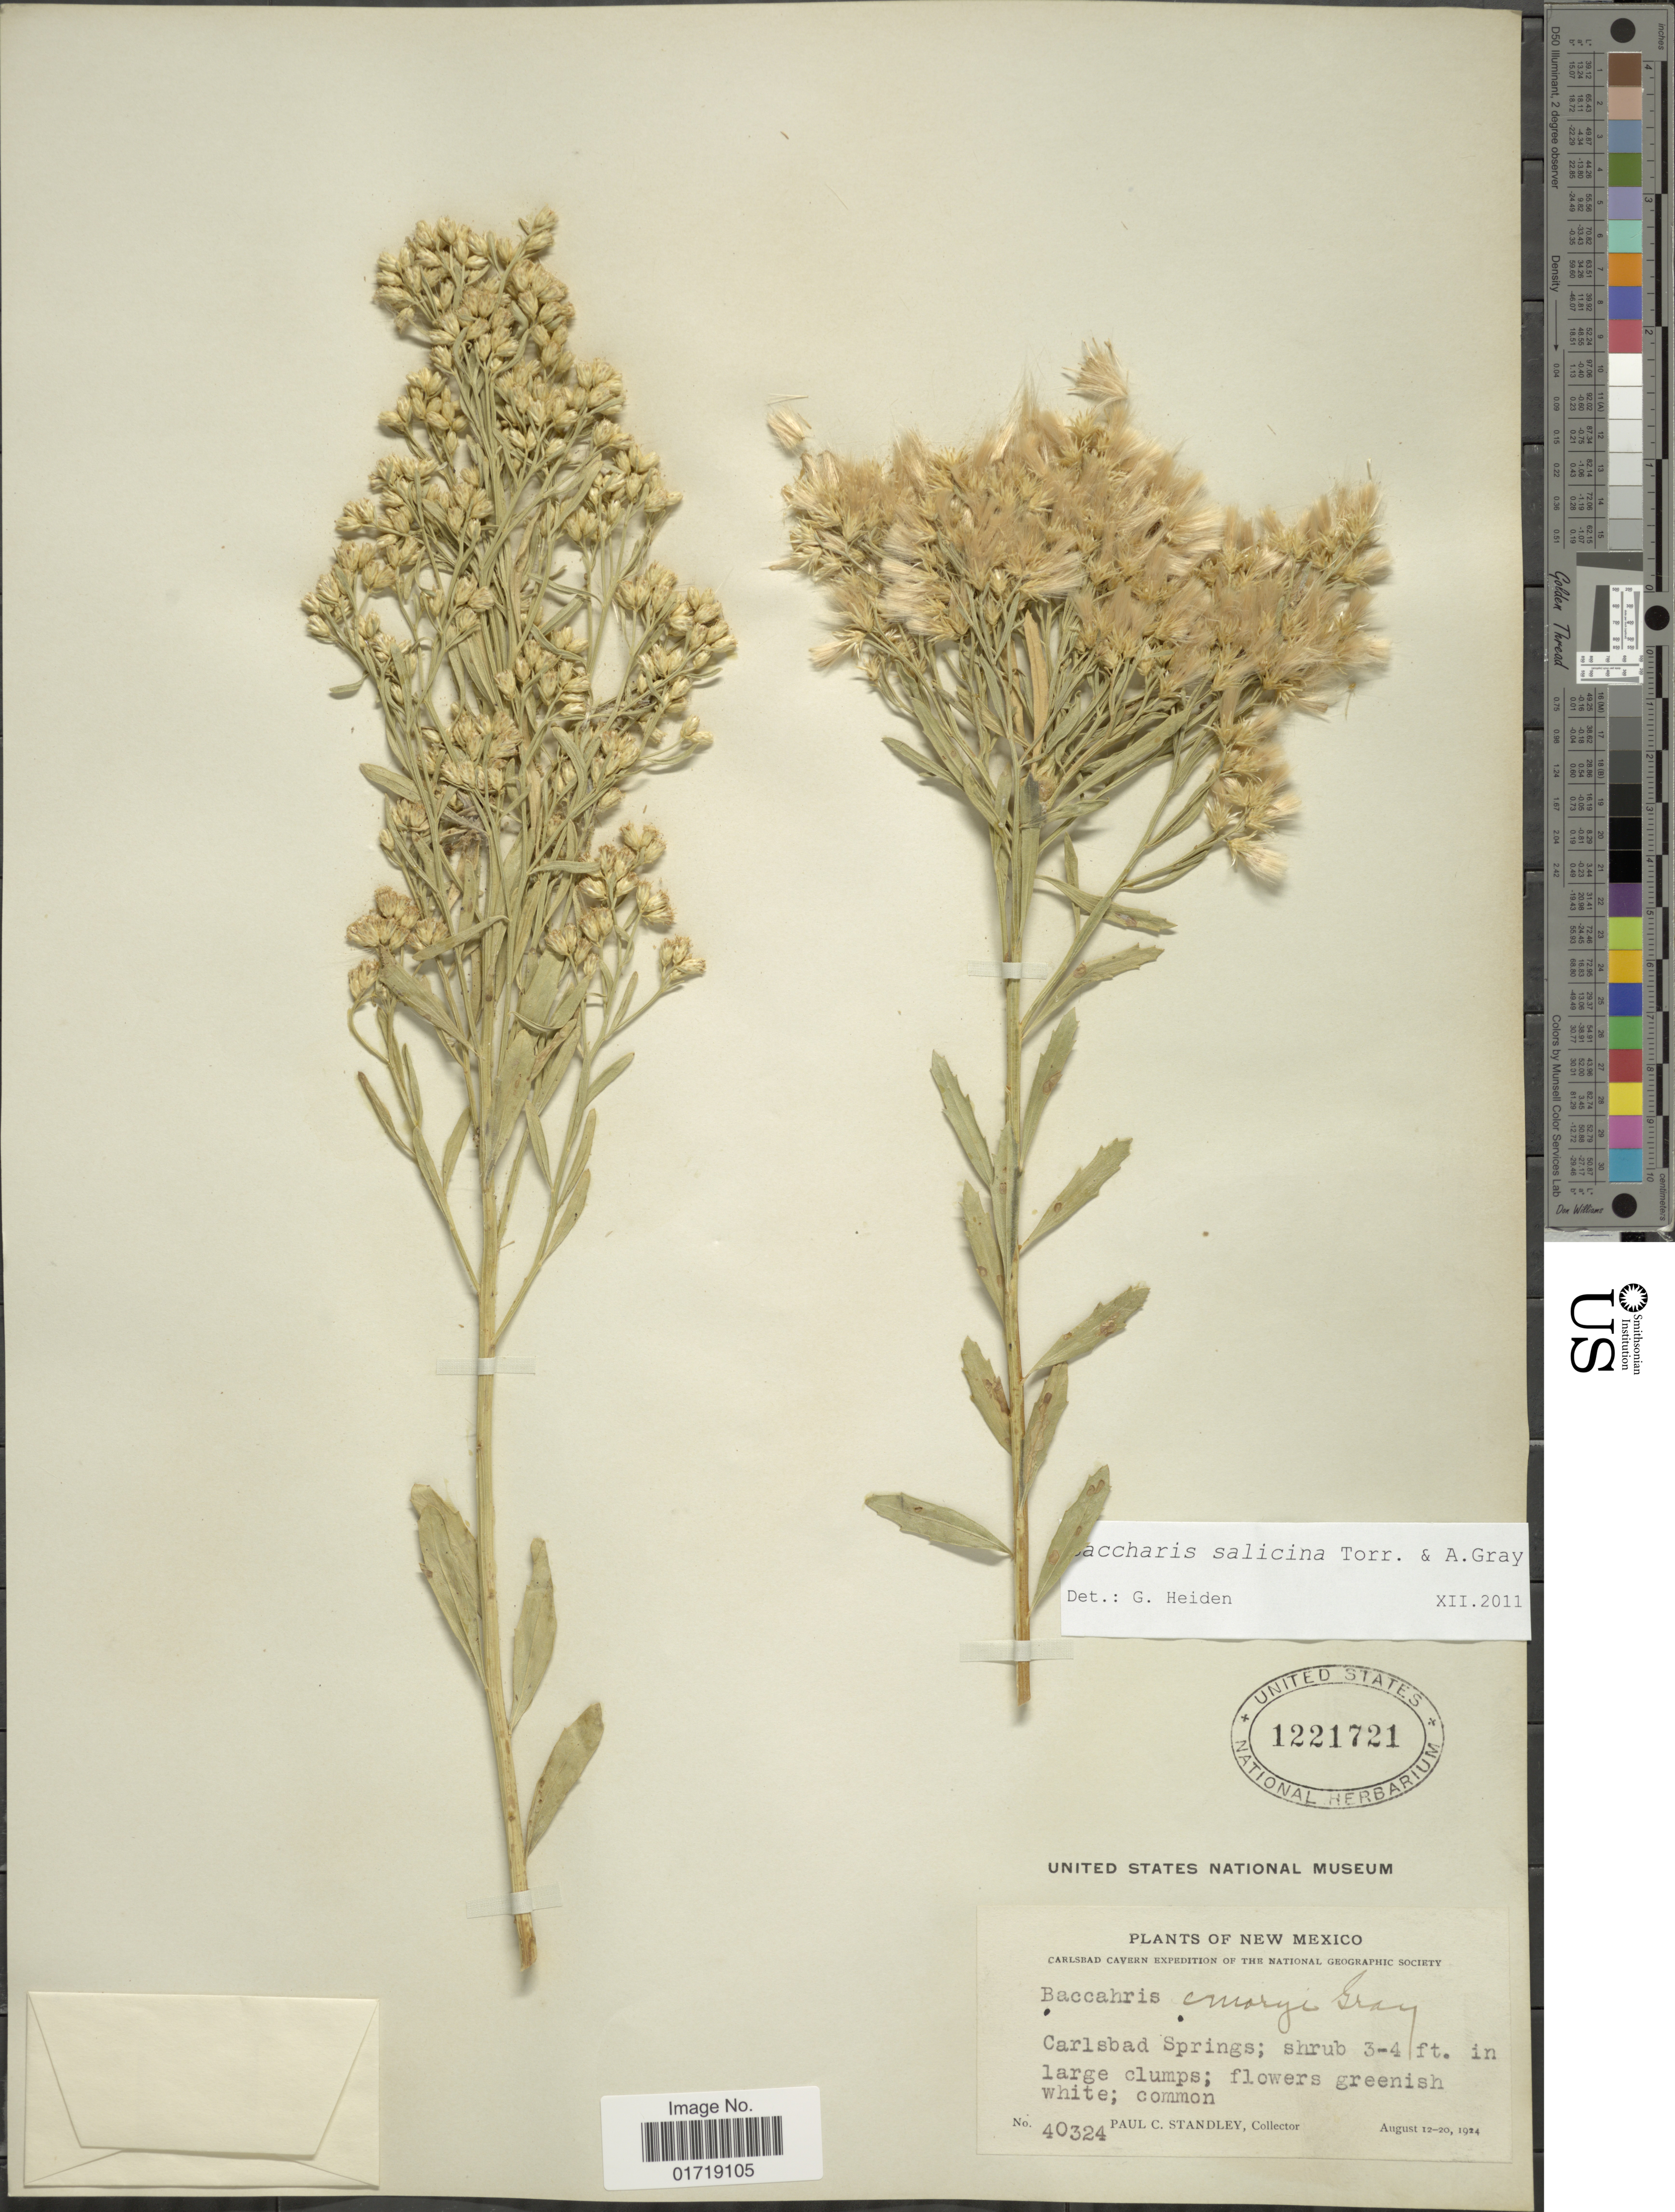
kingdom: Plantae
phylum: Tracheophyta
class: Magnoliopsida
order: Asterales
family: Asteraceae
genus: Baccharis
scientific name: Baccharis salicina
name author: Torr. & A. Gray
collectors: P. C. Standley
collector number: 40324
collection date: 1924-08-12/1924-08-20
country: United States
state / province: New Mexico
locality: Carlsbad Springs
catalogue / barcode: US 1221721